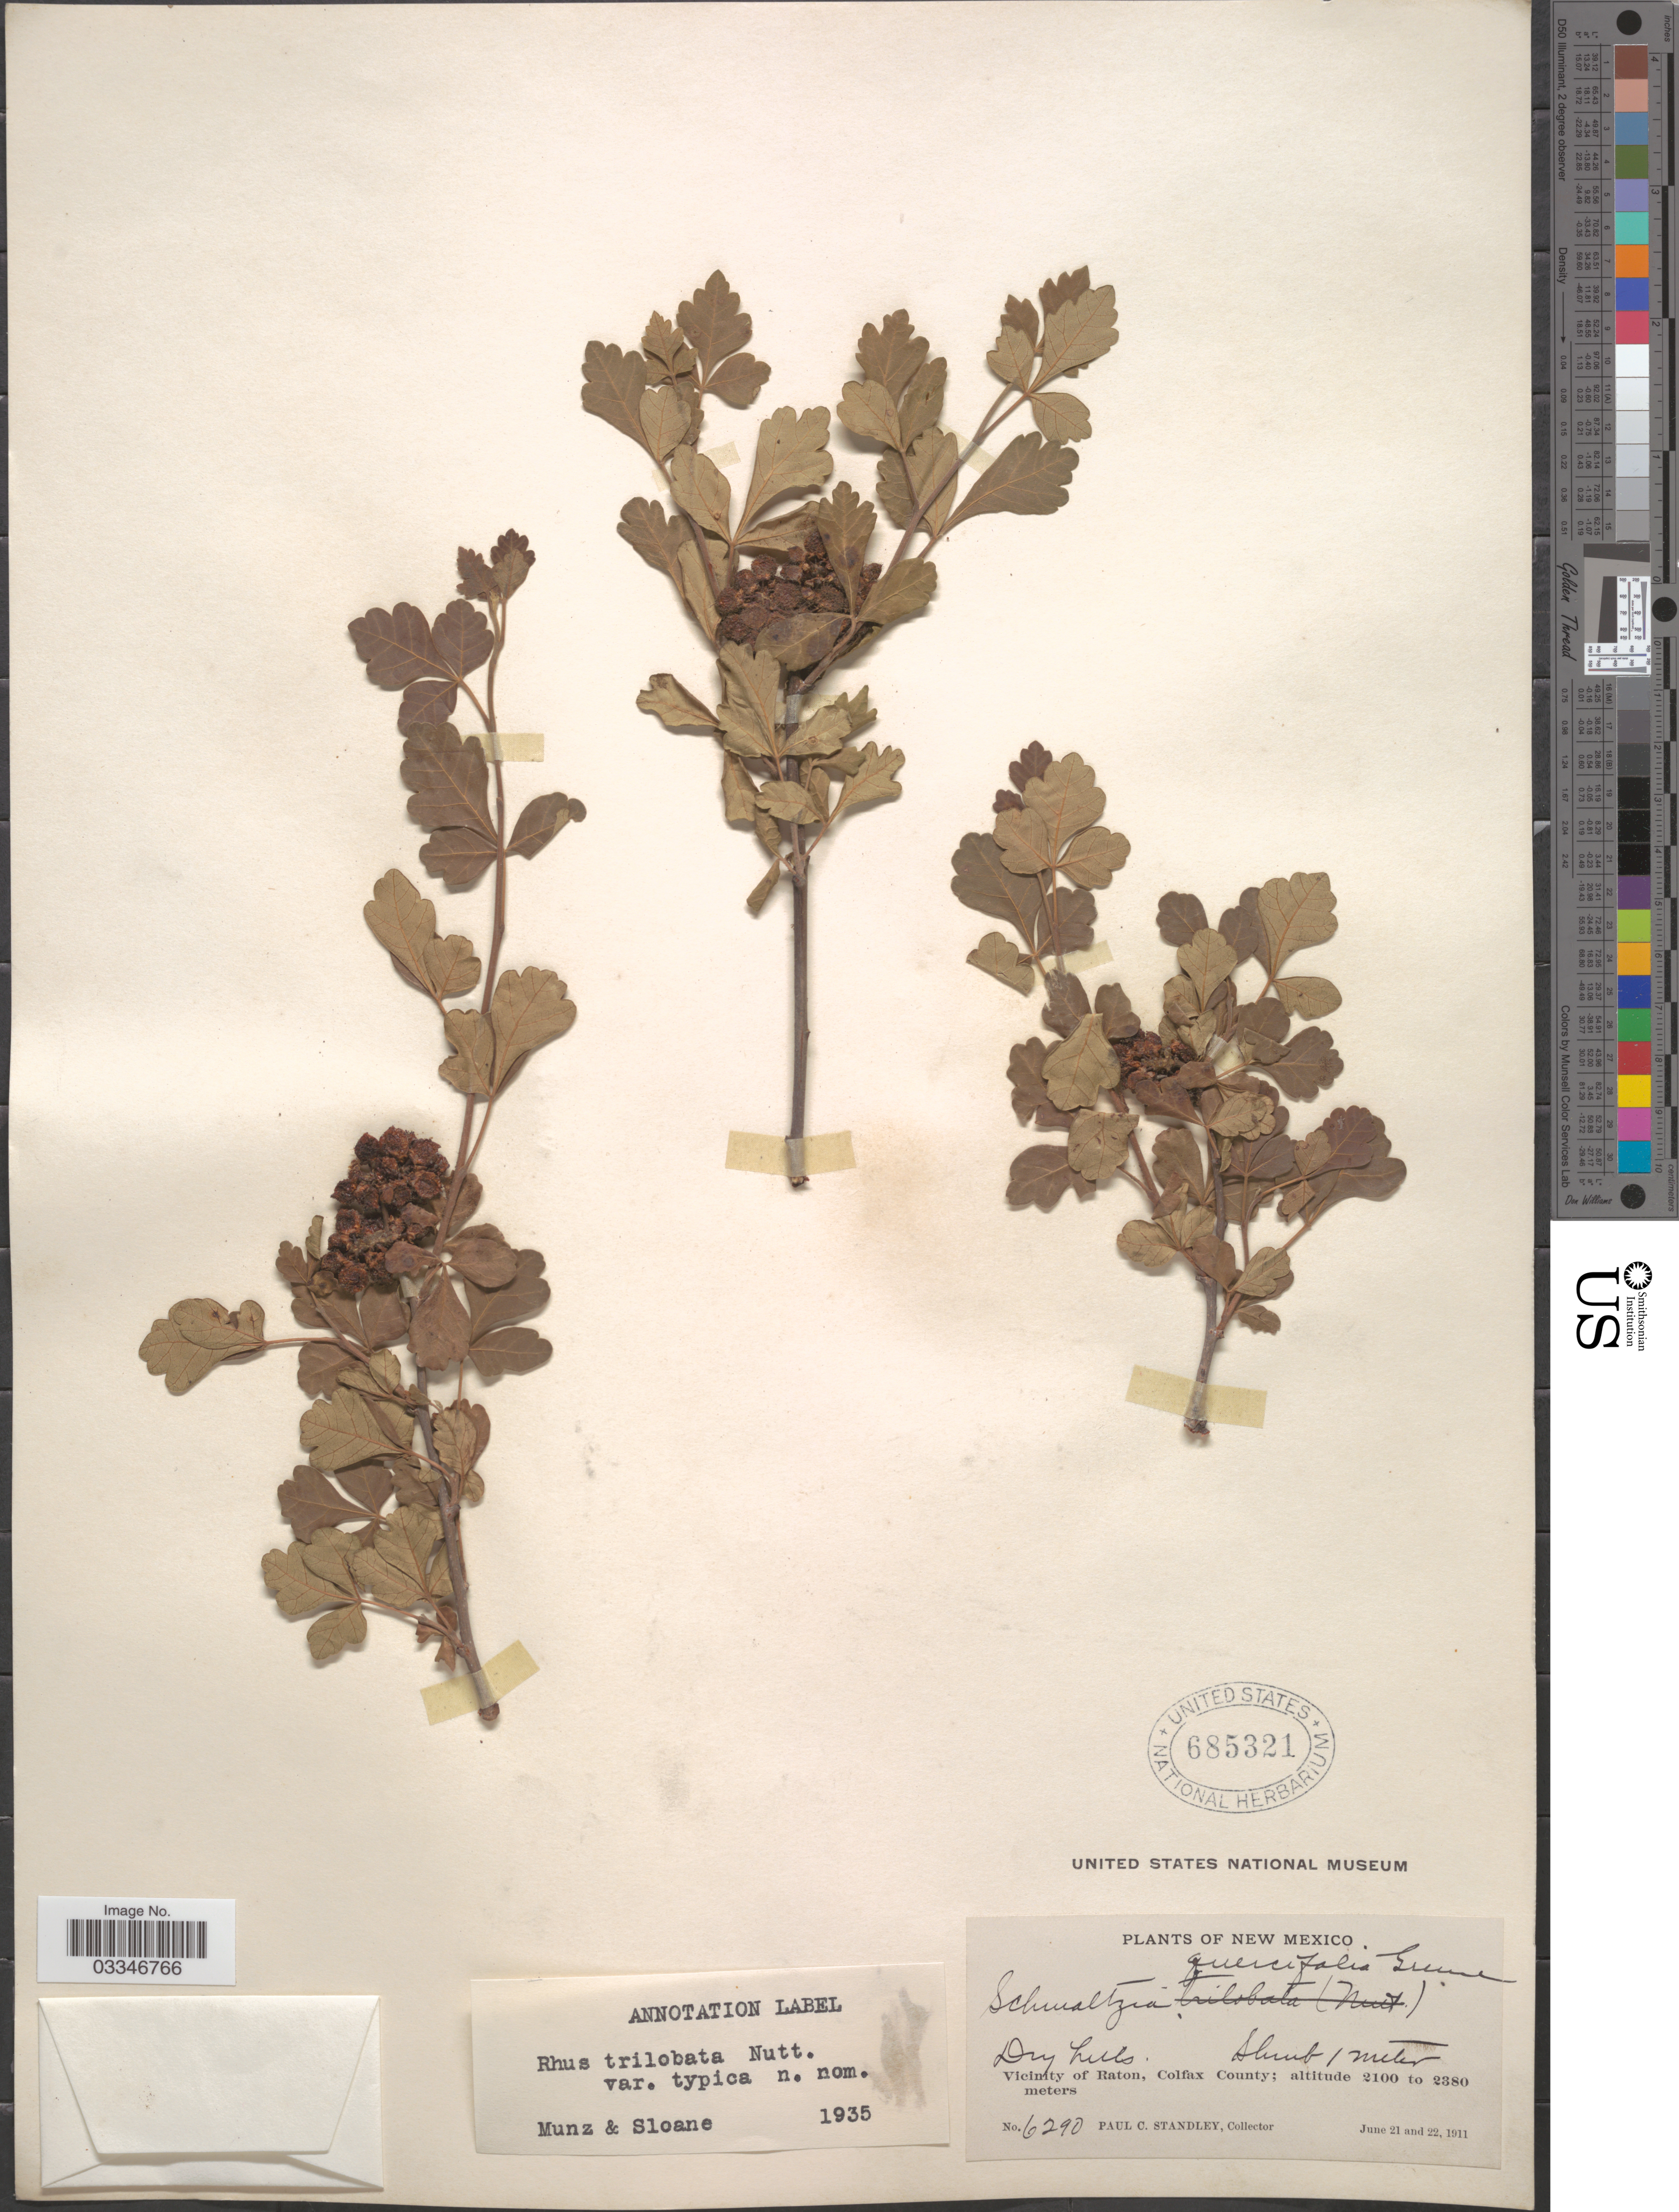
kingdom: Plantae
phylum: Tracheophyta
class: Magnoliopsida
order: Sapindales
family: Anacardiaceae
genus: Rhus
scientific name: Rhus trilobata var. typica Munz & Sloane ined.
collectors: P. C. Standley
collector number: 6290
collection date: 1911-06-21/1911-06-22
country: United States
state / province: New Mexico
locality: Vicinity of Raton, Colfax County.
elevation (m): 2100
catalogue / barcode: US 685321